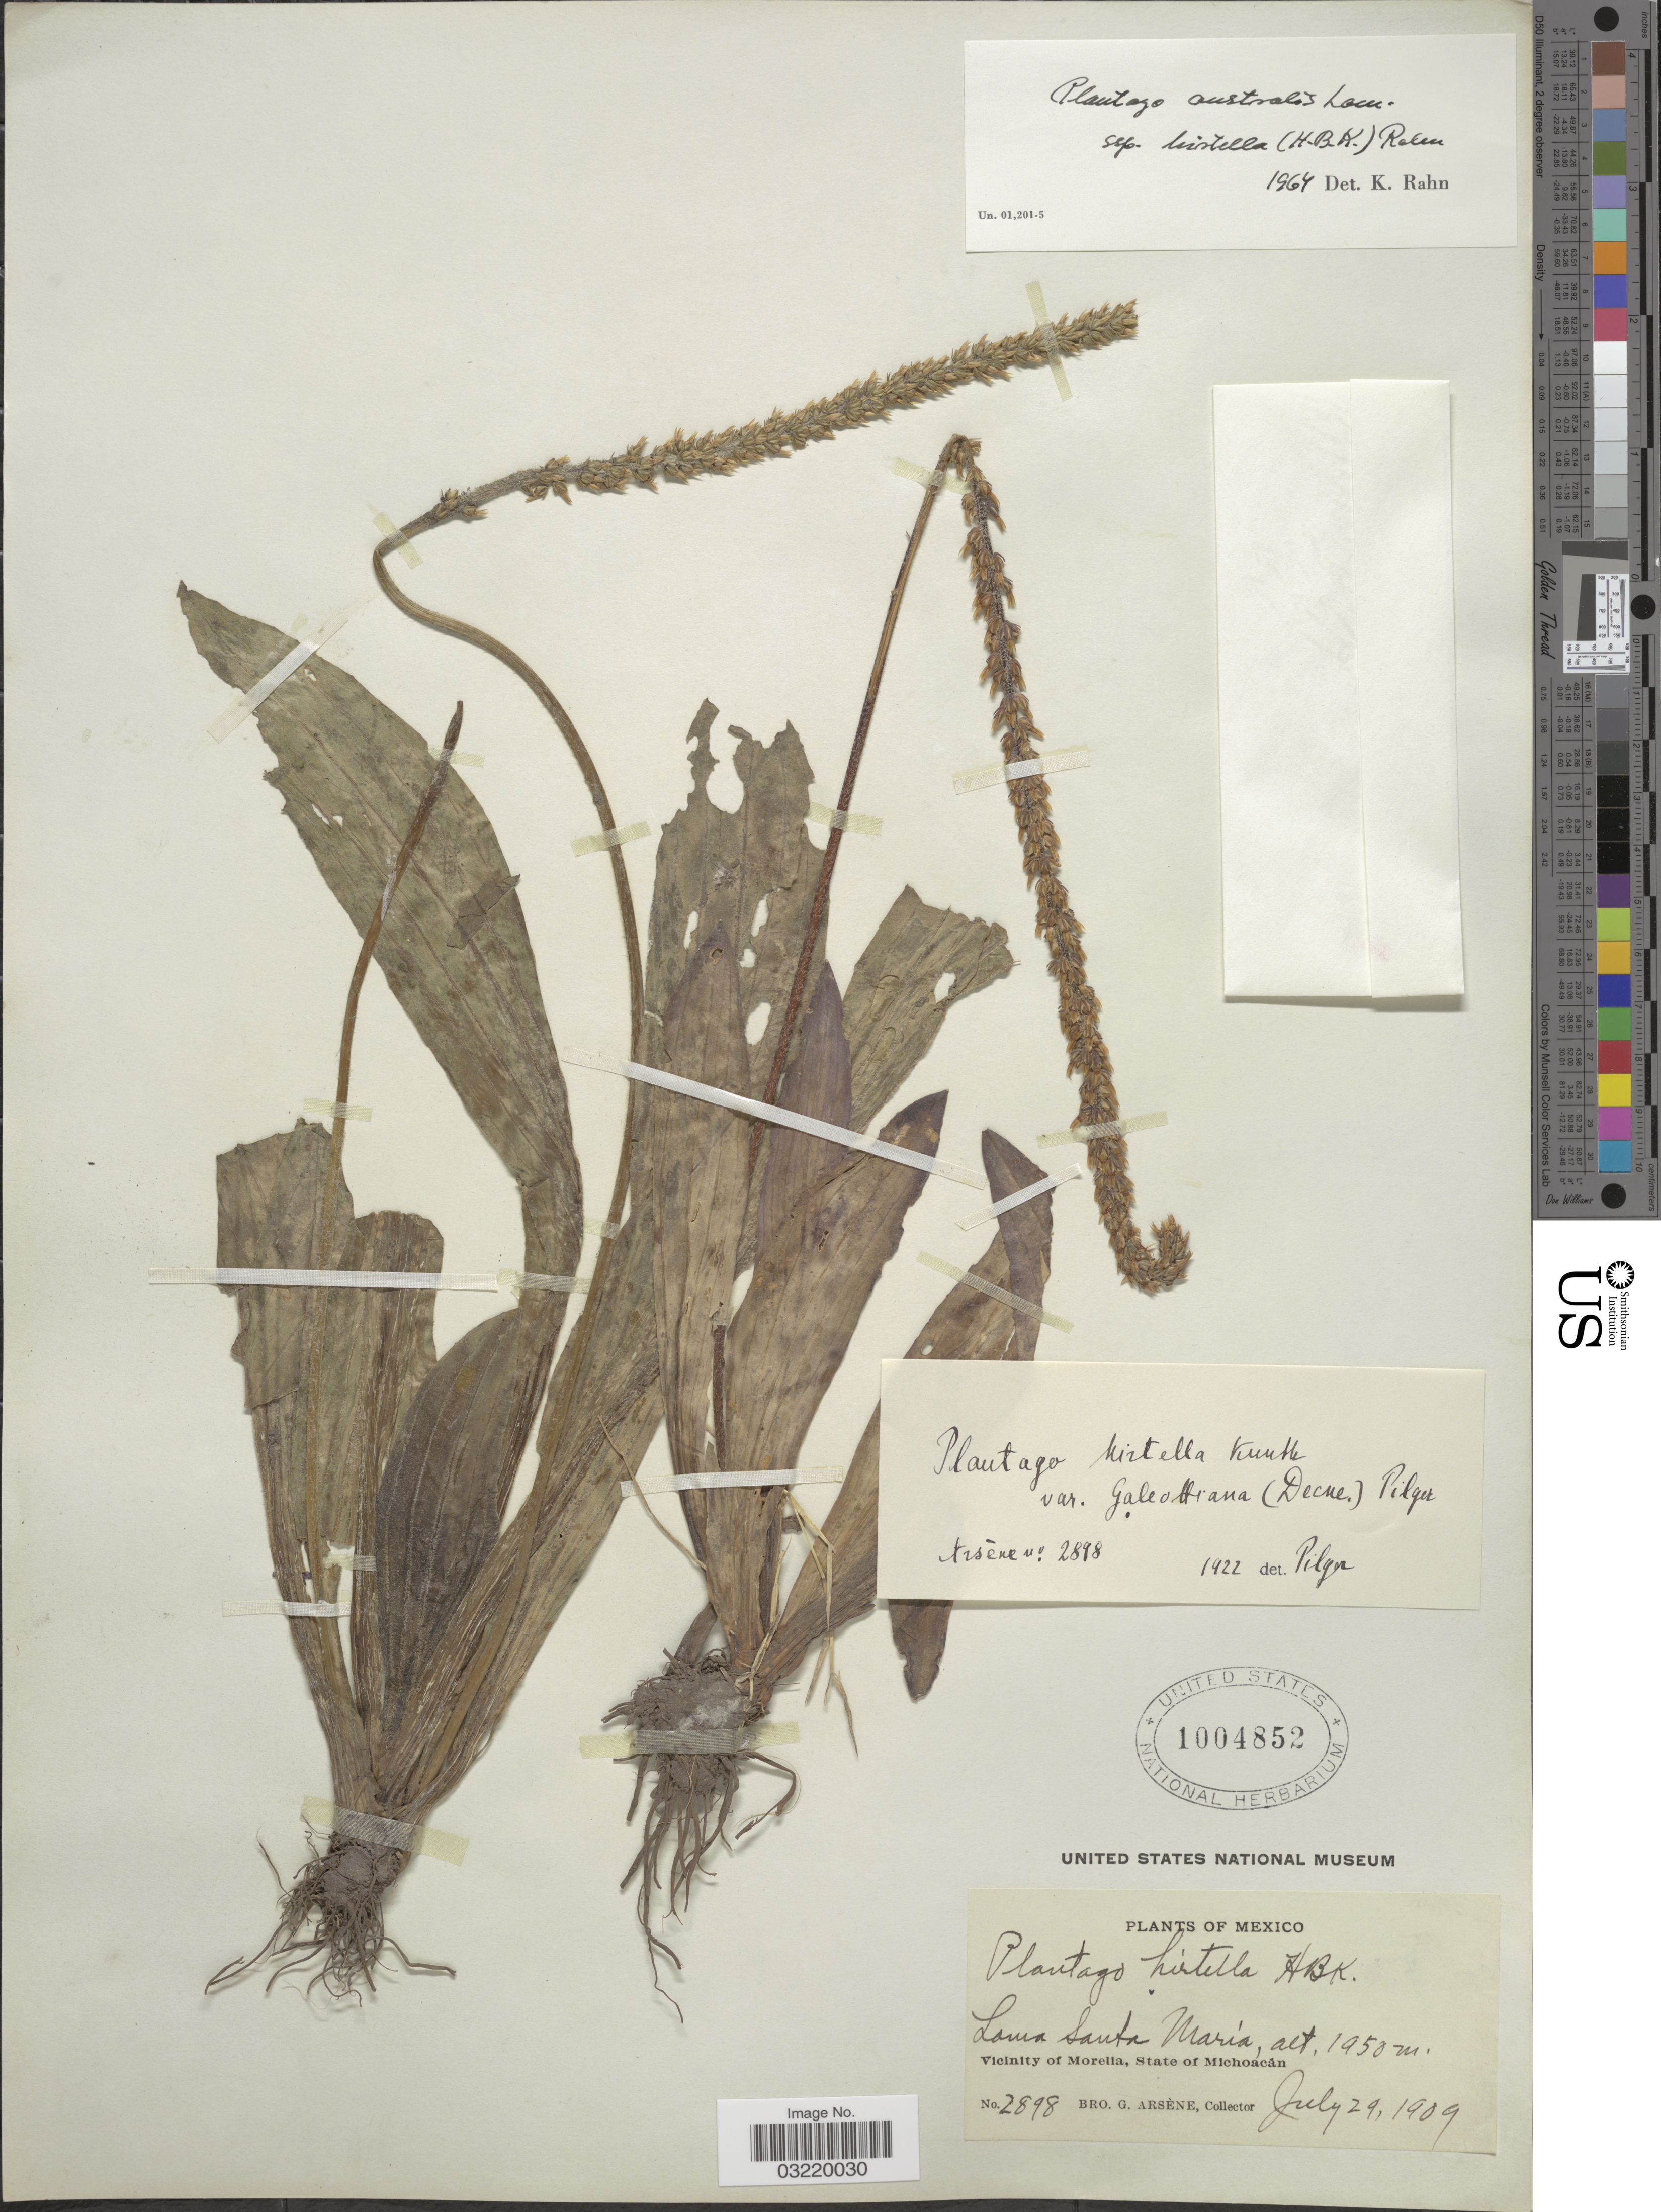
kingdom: Plantae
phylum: Tracheophyta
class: Magnoliopsida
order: Lamiales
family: Plantaginaceae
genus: Plantago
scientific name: Plantago australis subsp. hirtella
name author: (Kunth) Rahn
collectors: Bro. G. Arsène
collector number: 2898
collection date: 1909-07-29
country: Mexico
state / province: Michoacán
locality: Loma Santa Maria. Vicinity of Morelia.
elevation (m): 1950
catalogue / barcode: US 1004852